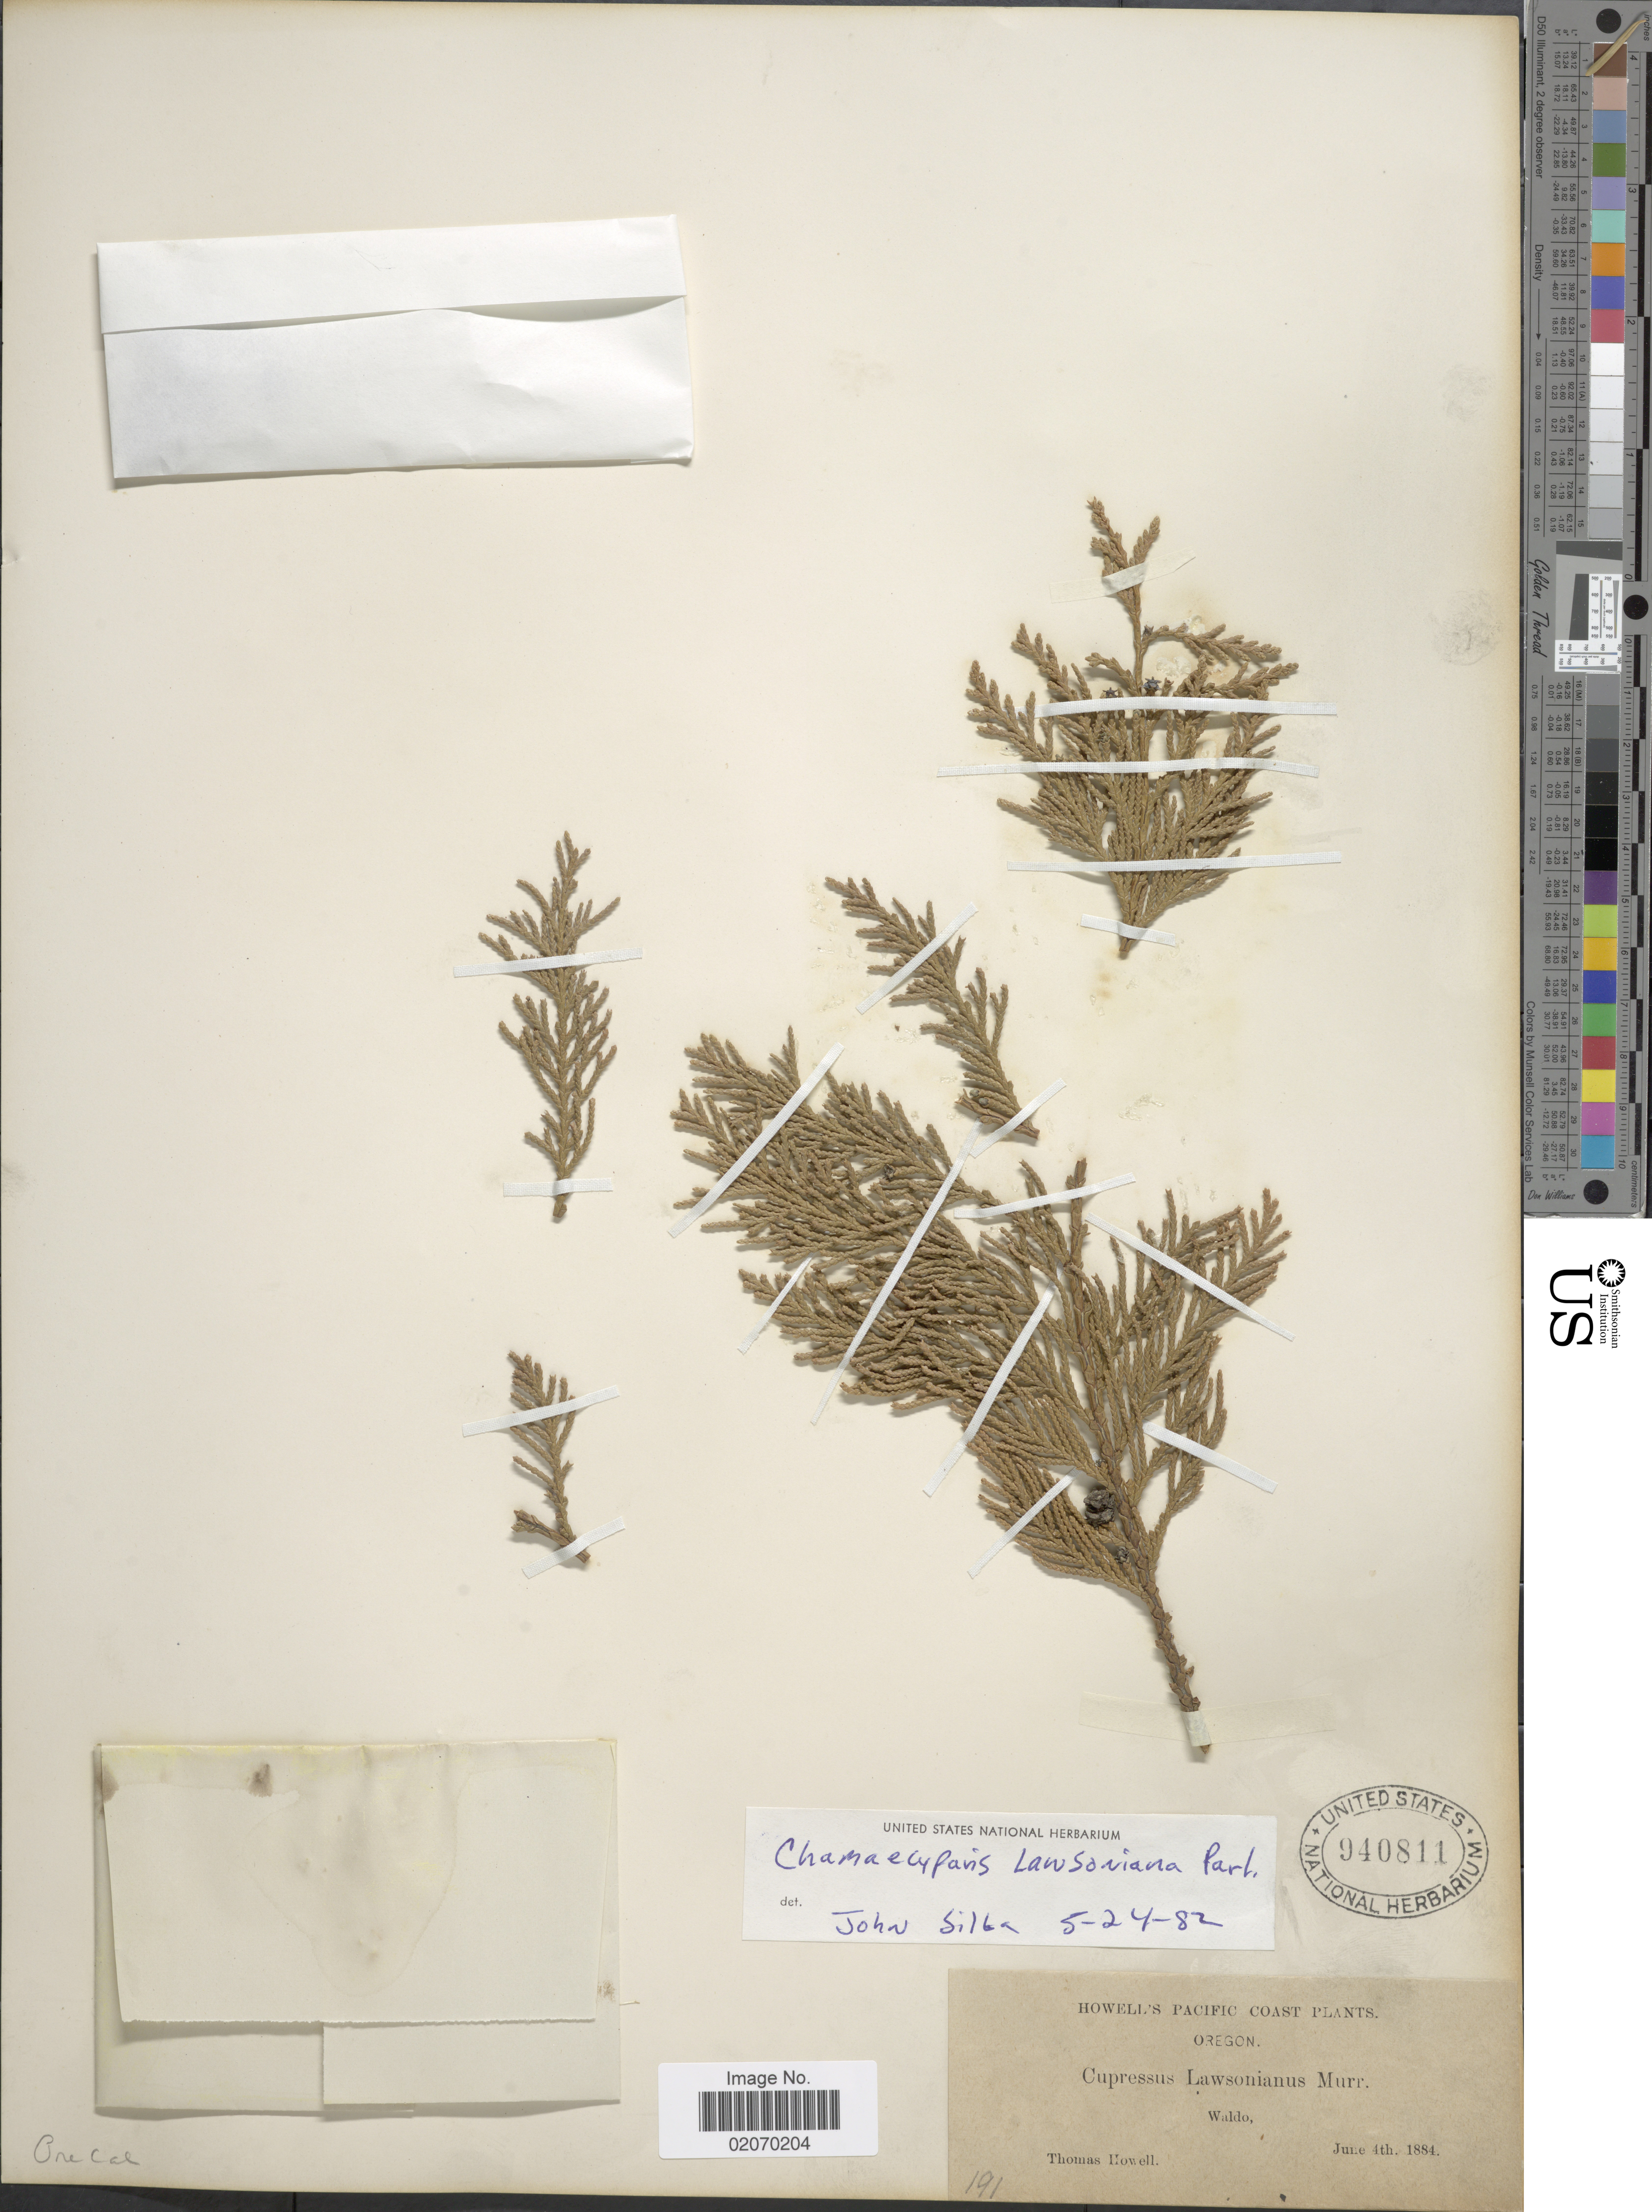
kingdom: Plantae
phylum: Tracheophyta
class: Pinopsida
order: Pinales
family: Cupressaceae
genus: Chamaecyparis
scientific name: Chamaecyparis lawsoniana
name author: (A. Murray bis) Parl.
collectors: T. Howell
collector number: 191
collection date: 1884-06-04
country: United States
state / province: Oregon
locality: Waldo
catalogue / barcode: US 940811